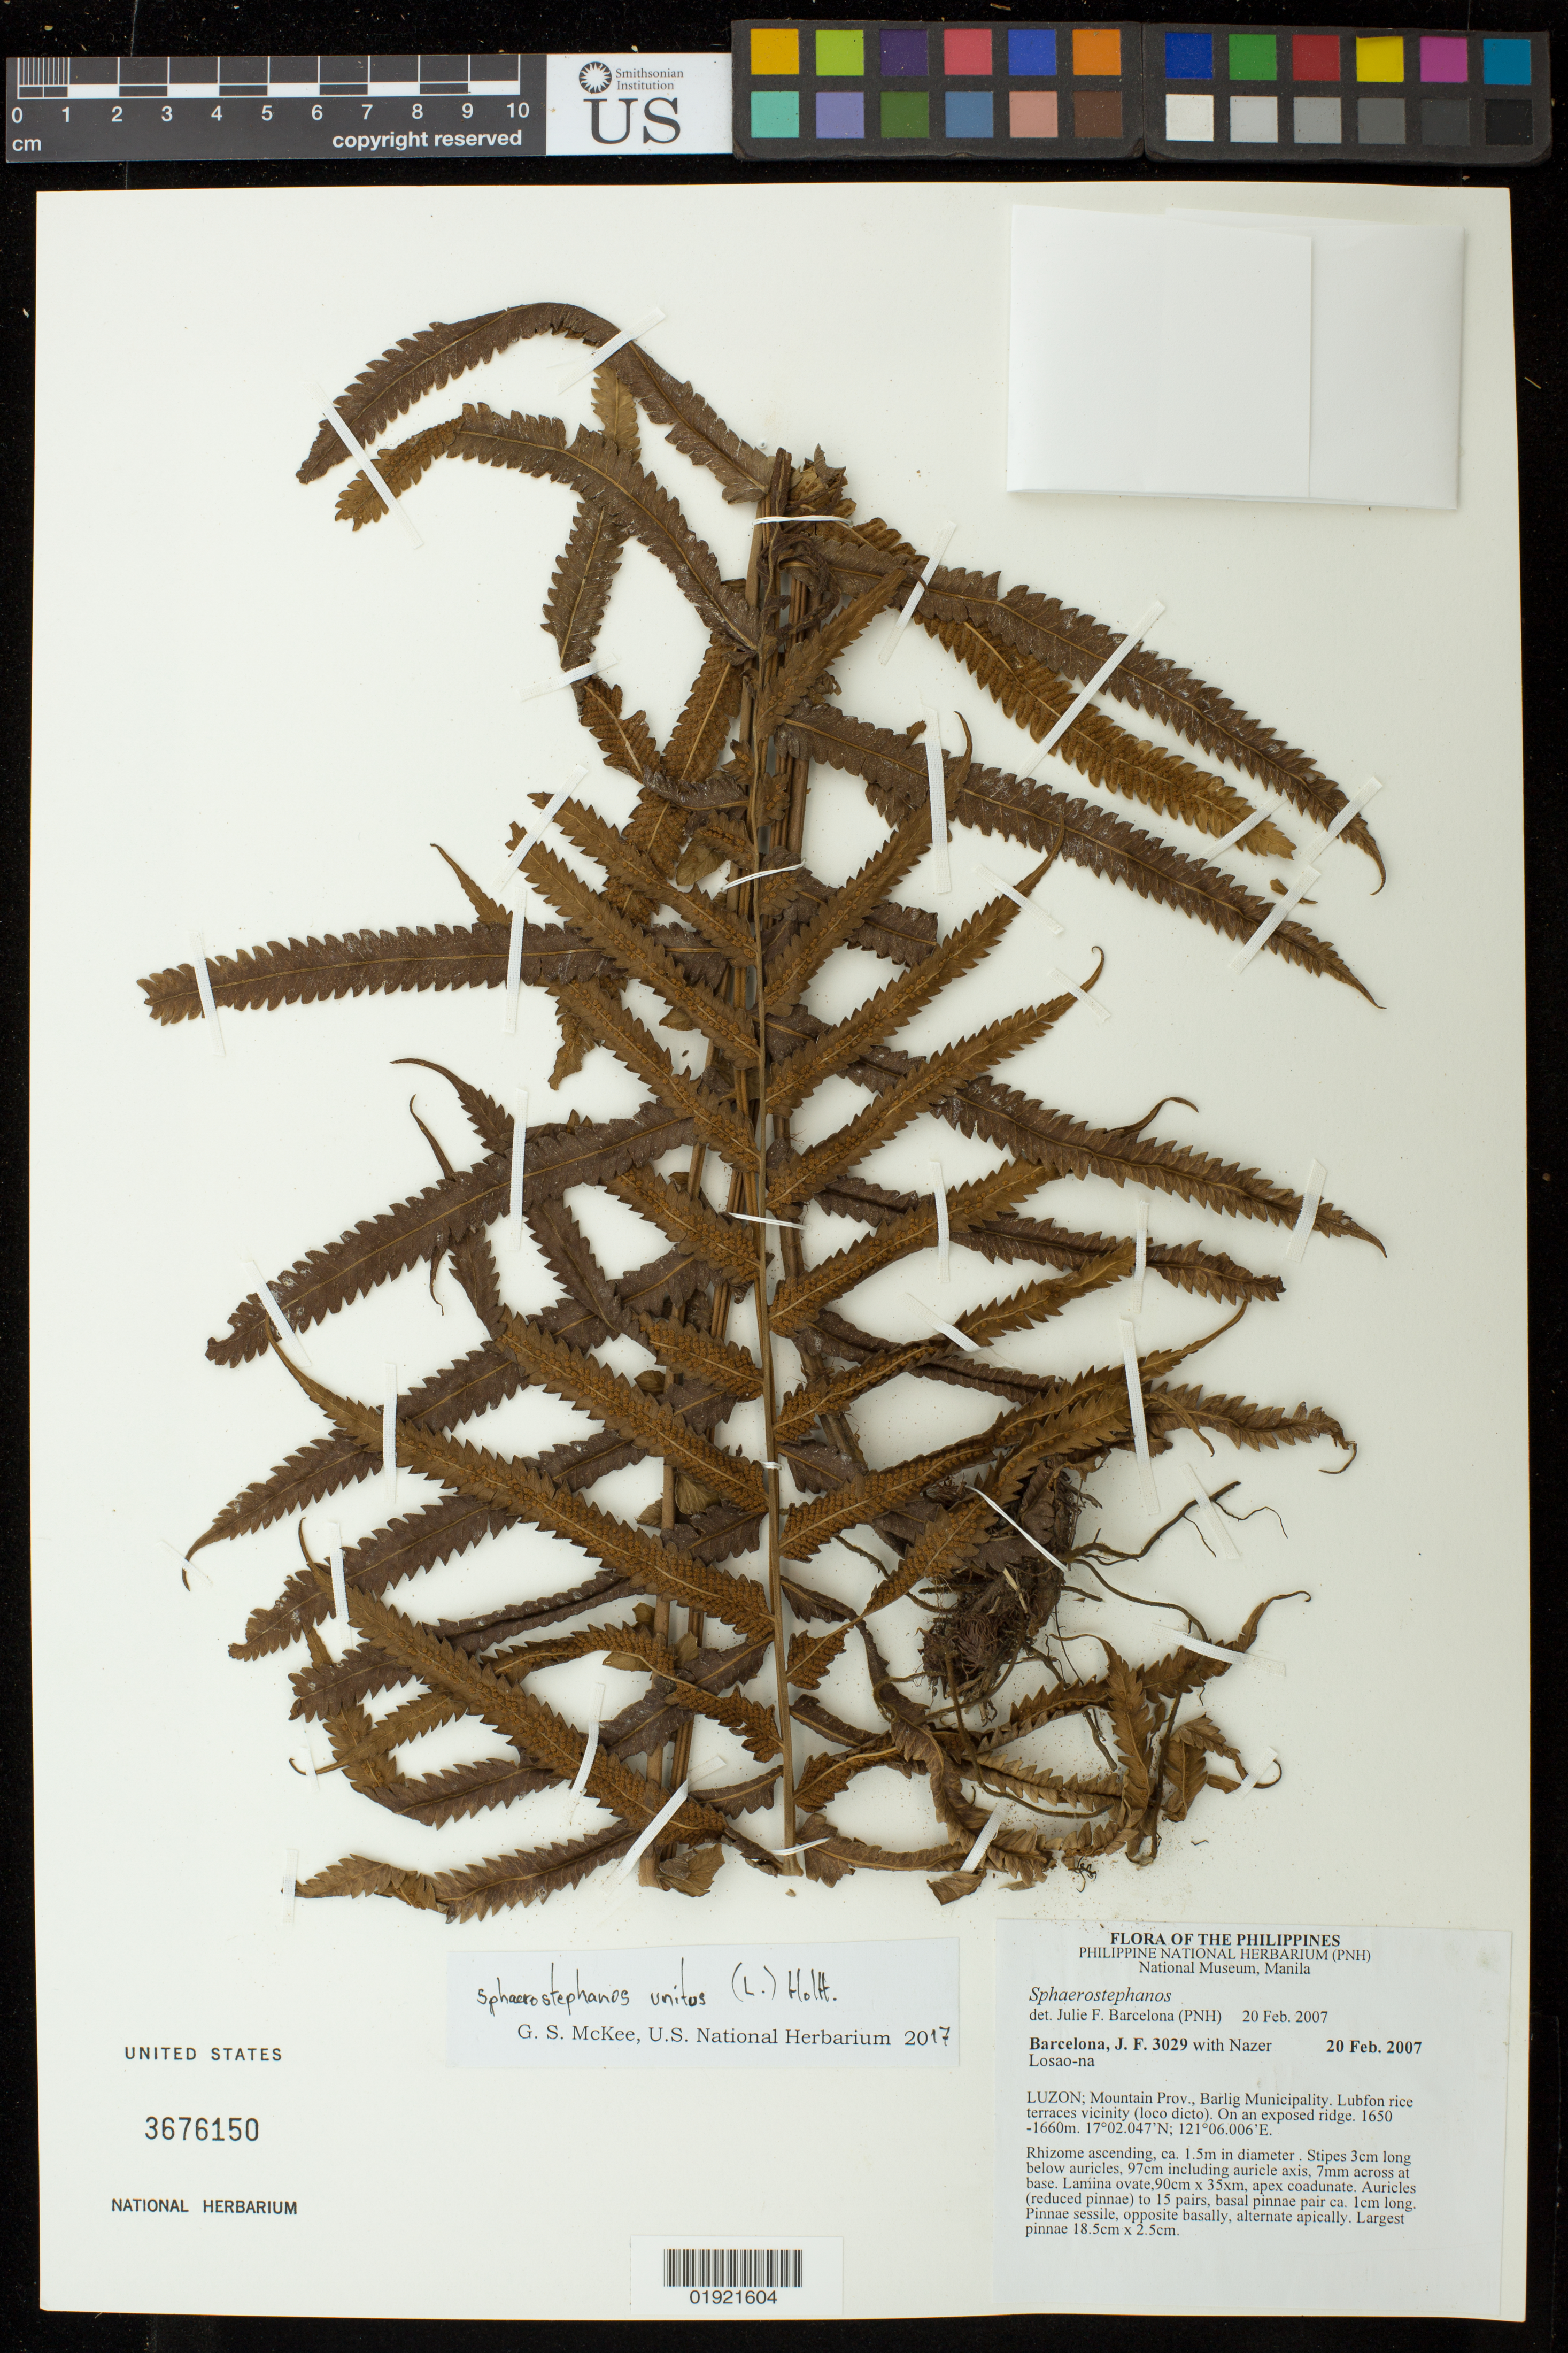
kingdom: Plantae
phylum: Tracheophyta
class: Polypodiopsida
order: Polypodiales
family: Thelypteridaceae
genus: Sphaerostephanos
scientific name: Sphaerostephanos unitus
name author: (L.) Holttum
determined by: McKee, G. S., (US), NMNH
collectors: J. F. Barcelona & N. Losao-na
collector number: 3029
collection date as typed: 20 Feb. 2007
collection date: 2007-02-20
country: Philippines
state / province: Cordillera (Administrative Region)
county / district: Mountain province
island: Luzon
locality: Luzon, Barlig Municipality. Lubfon rice terraces vicinity (loco dicto)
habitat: on an exposed ridge.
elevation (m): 1650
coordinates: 17 02.047 N, 121 06.006 E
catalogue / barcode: US 3676150